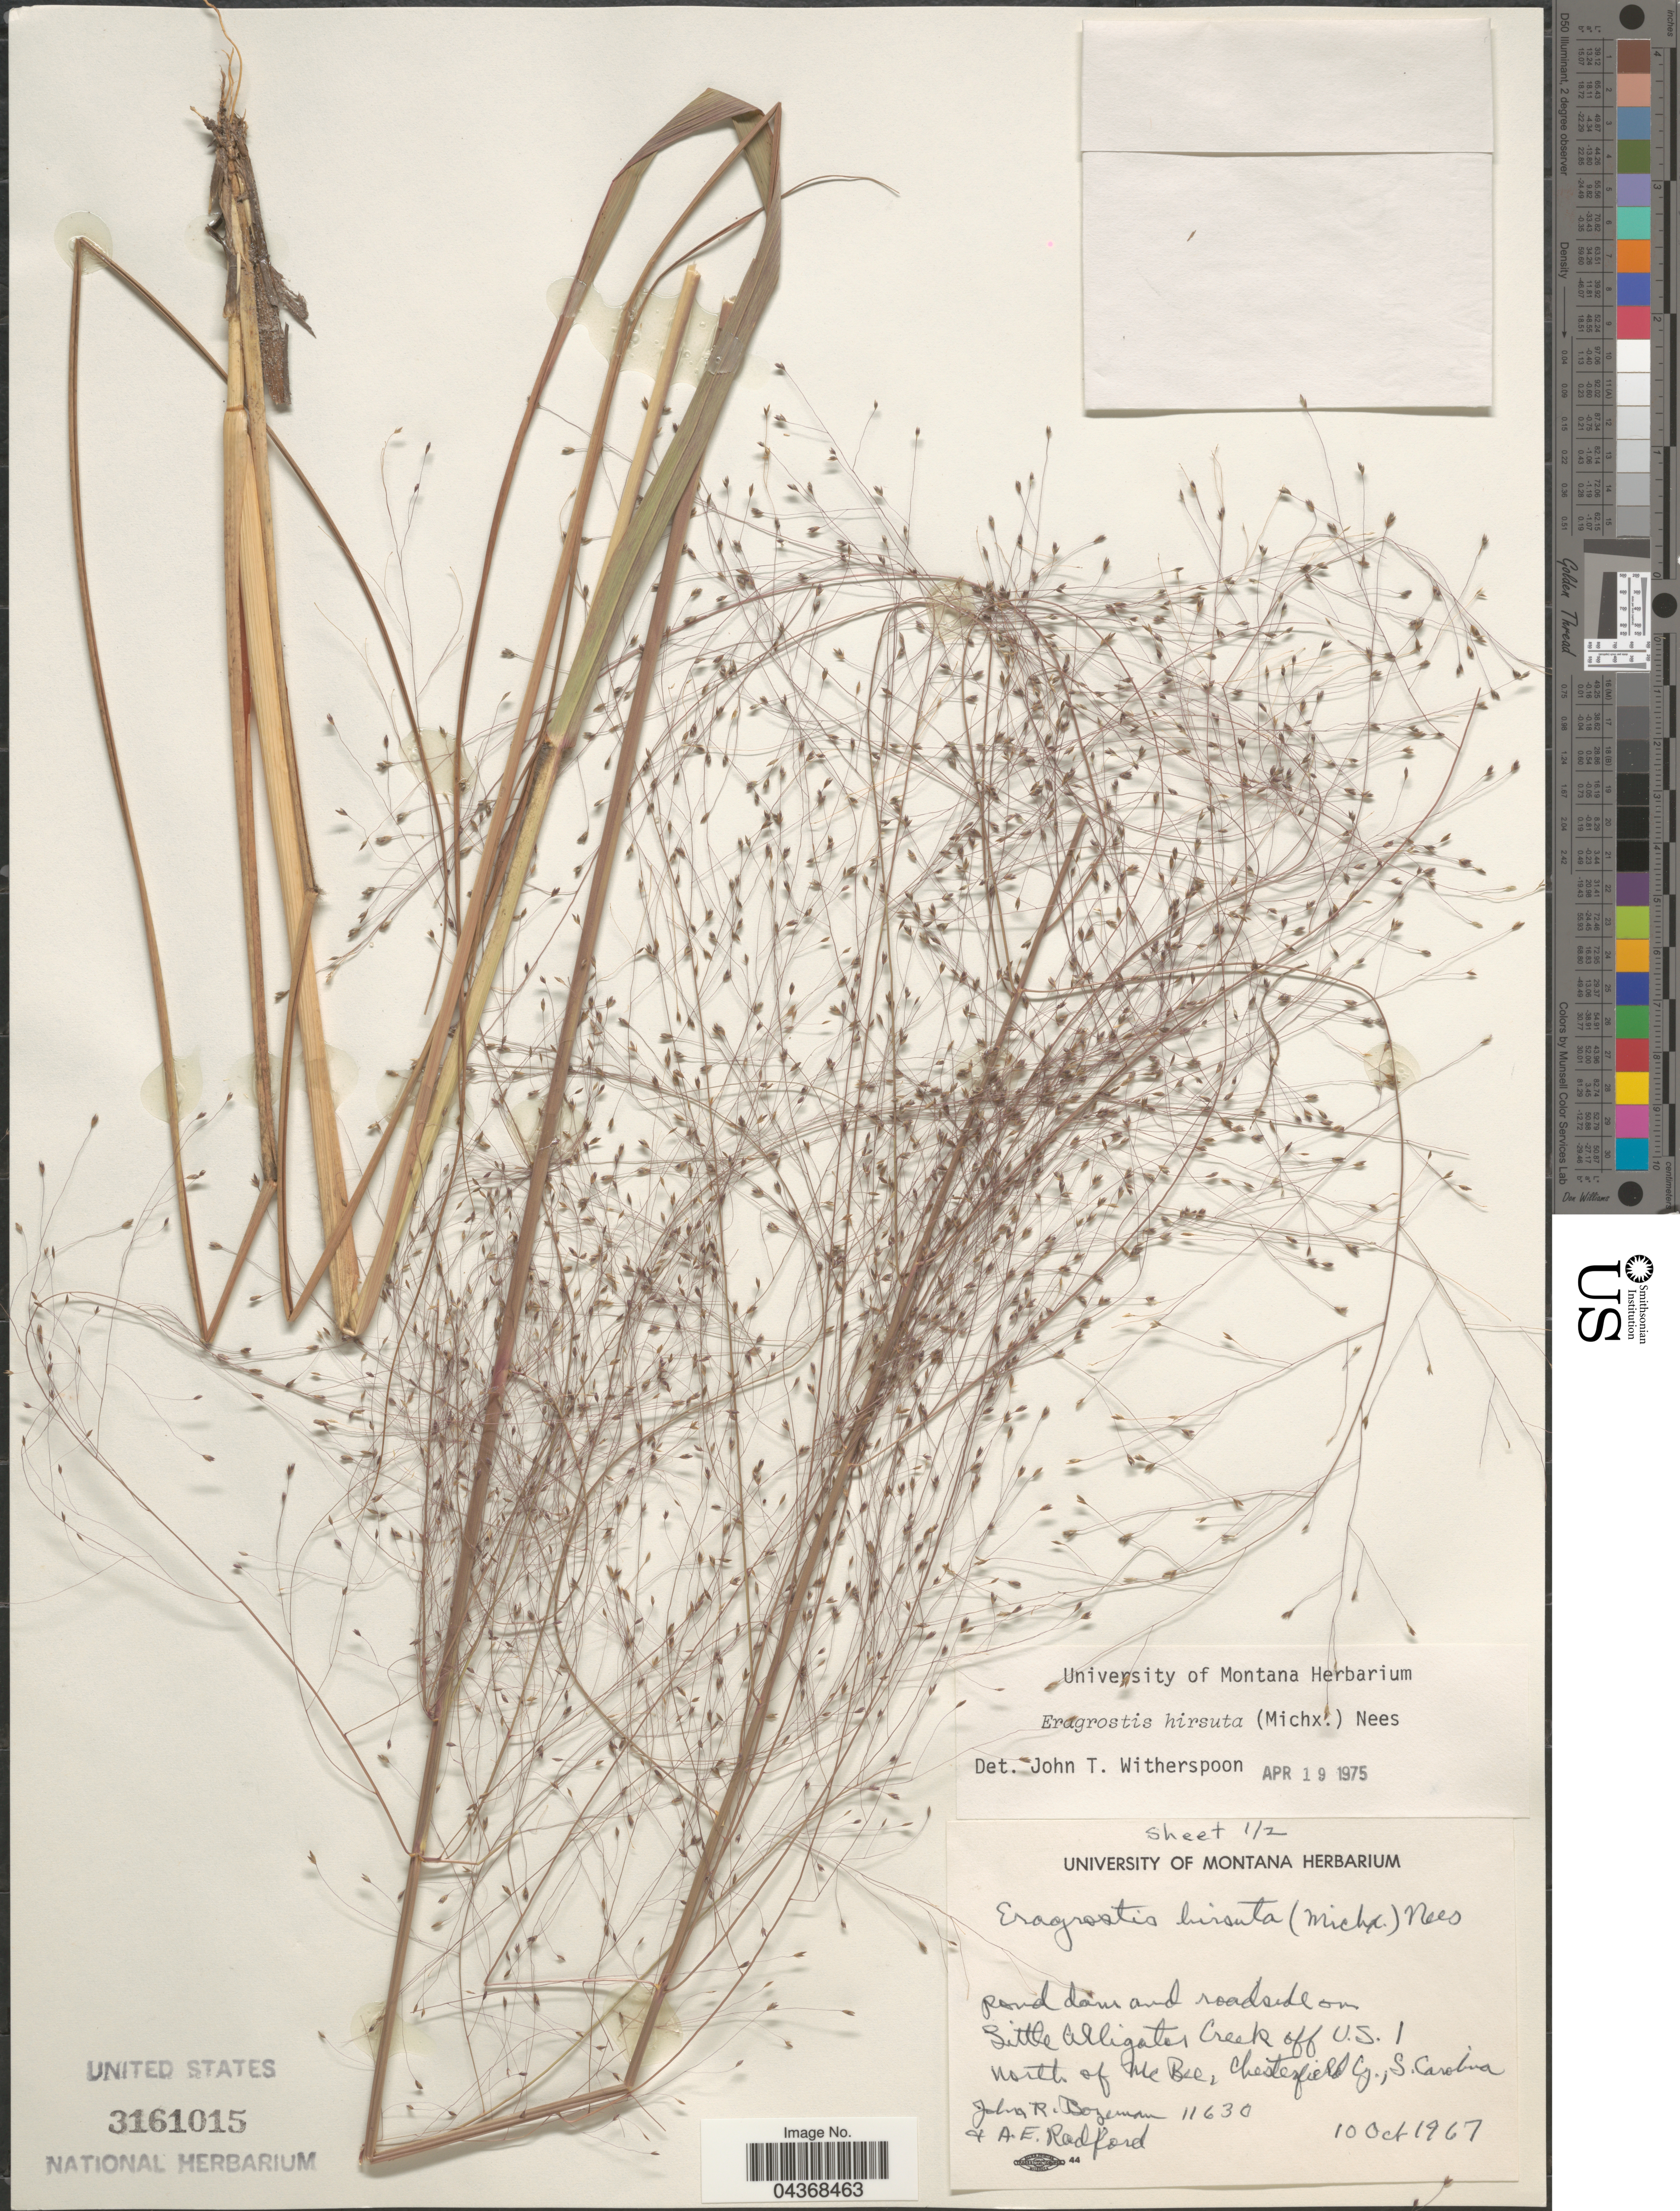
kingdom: Plantae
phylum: Tracheophyta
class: Liliopsida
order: Poales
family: Poaceae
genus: Eragrostis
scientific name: Eragrostis hirsuta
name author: (Michx.) Nees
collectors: J. R. Bozeman & A. E. Radford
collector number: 11630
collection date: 1967-10-10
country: United States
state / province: South Carolina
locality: Pond dam and roadside on Little Alligator Creek off U.S. 1 north of McBee, Chesterfield Co.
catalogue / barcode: US 3161015